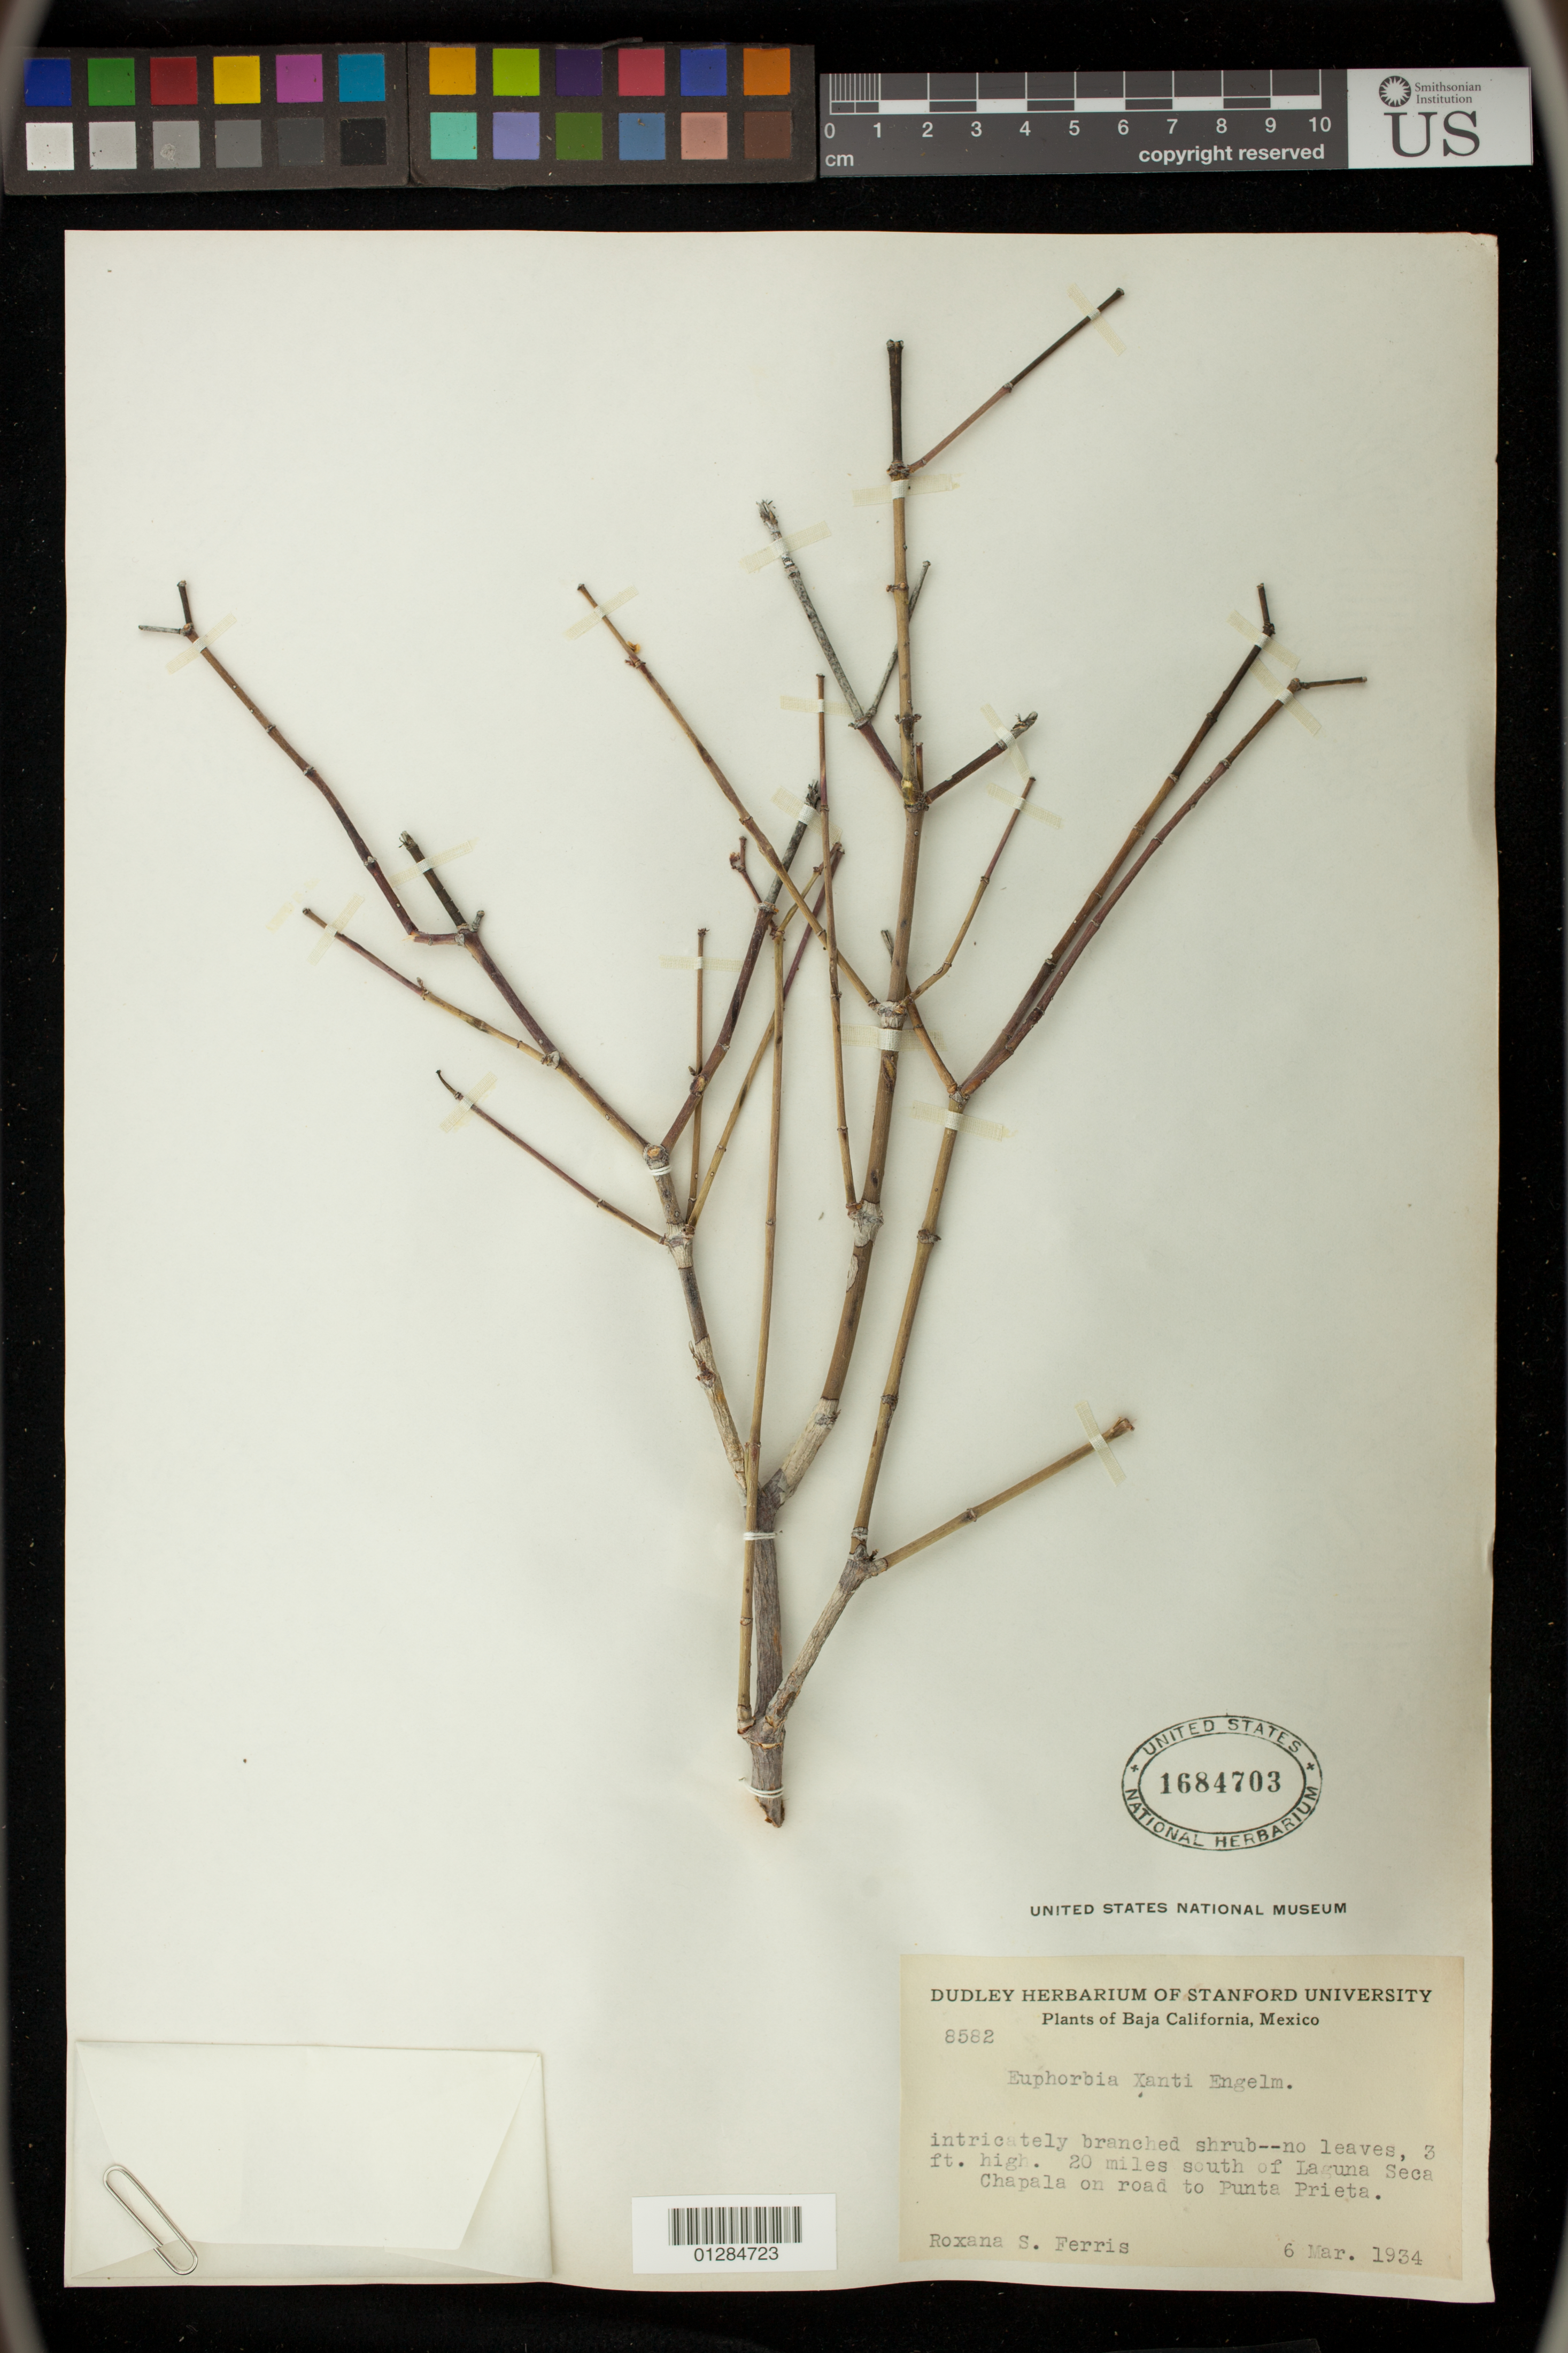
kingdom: Plantae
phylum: Tracheophyta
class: Magnoliopsida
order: Malpighiales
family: Euphorbiaceae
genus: Euphorbia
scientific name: Euphorbia xanti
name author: Engelm. ex Boiss.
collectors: R. S. Ferris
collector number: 8582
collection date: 1934-03-06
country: Mexico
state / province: Baja California Norte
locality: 20 miles south of Laguna Seca Chapala on road to Punta Prieta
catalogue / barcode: US 1684703